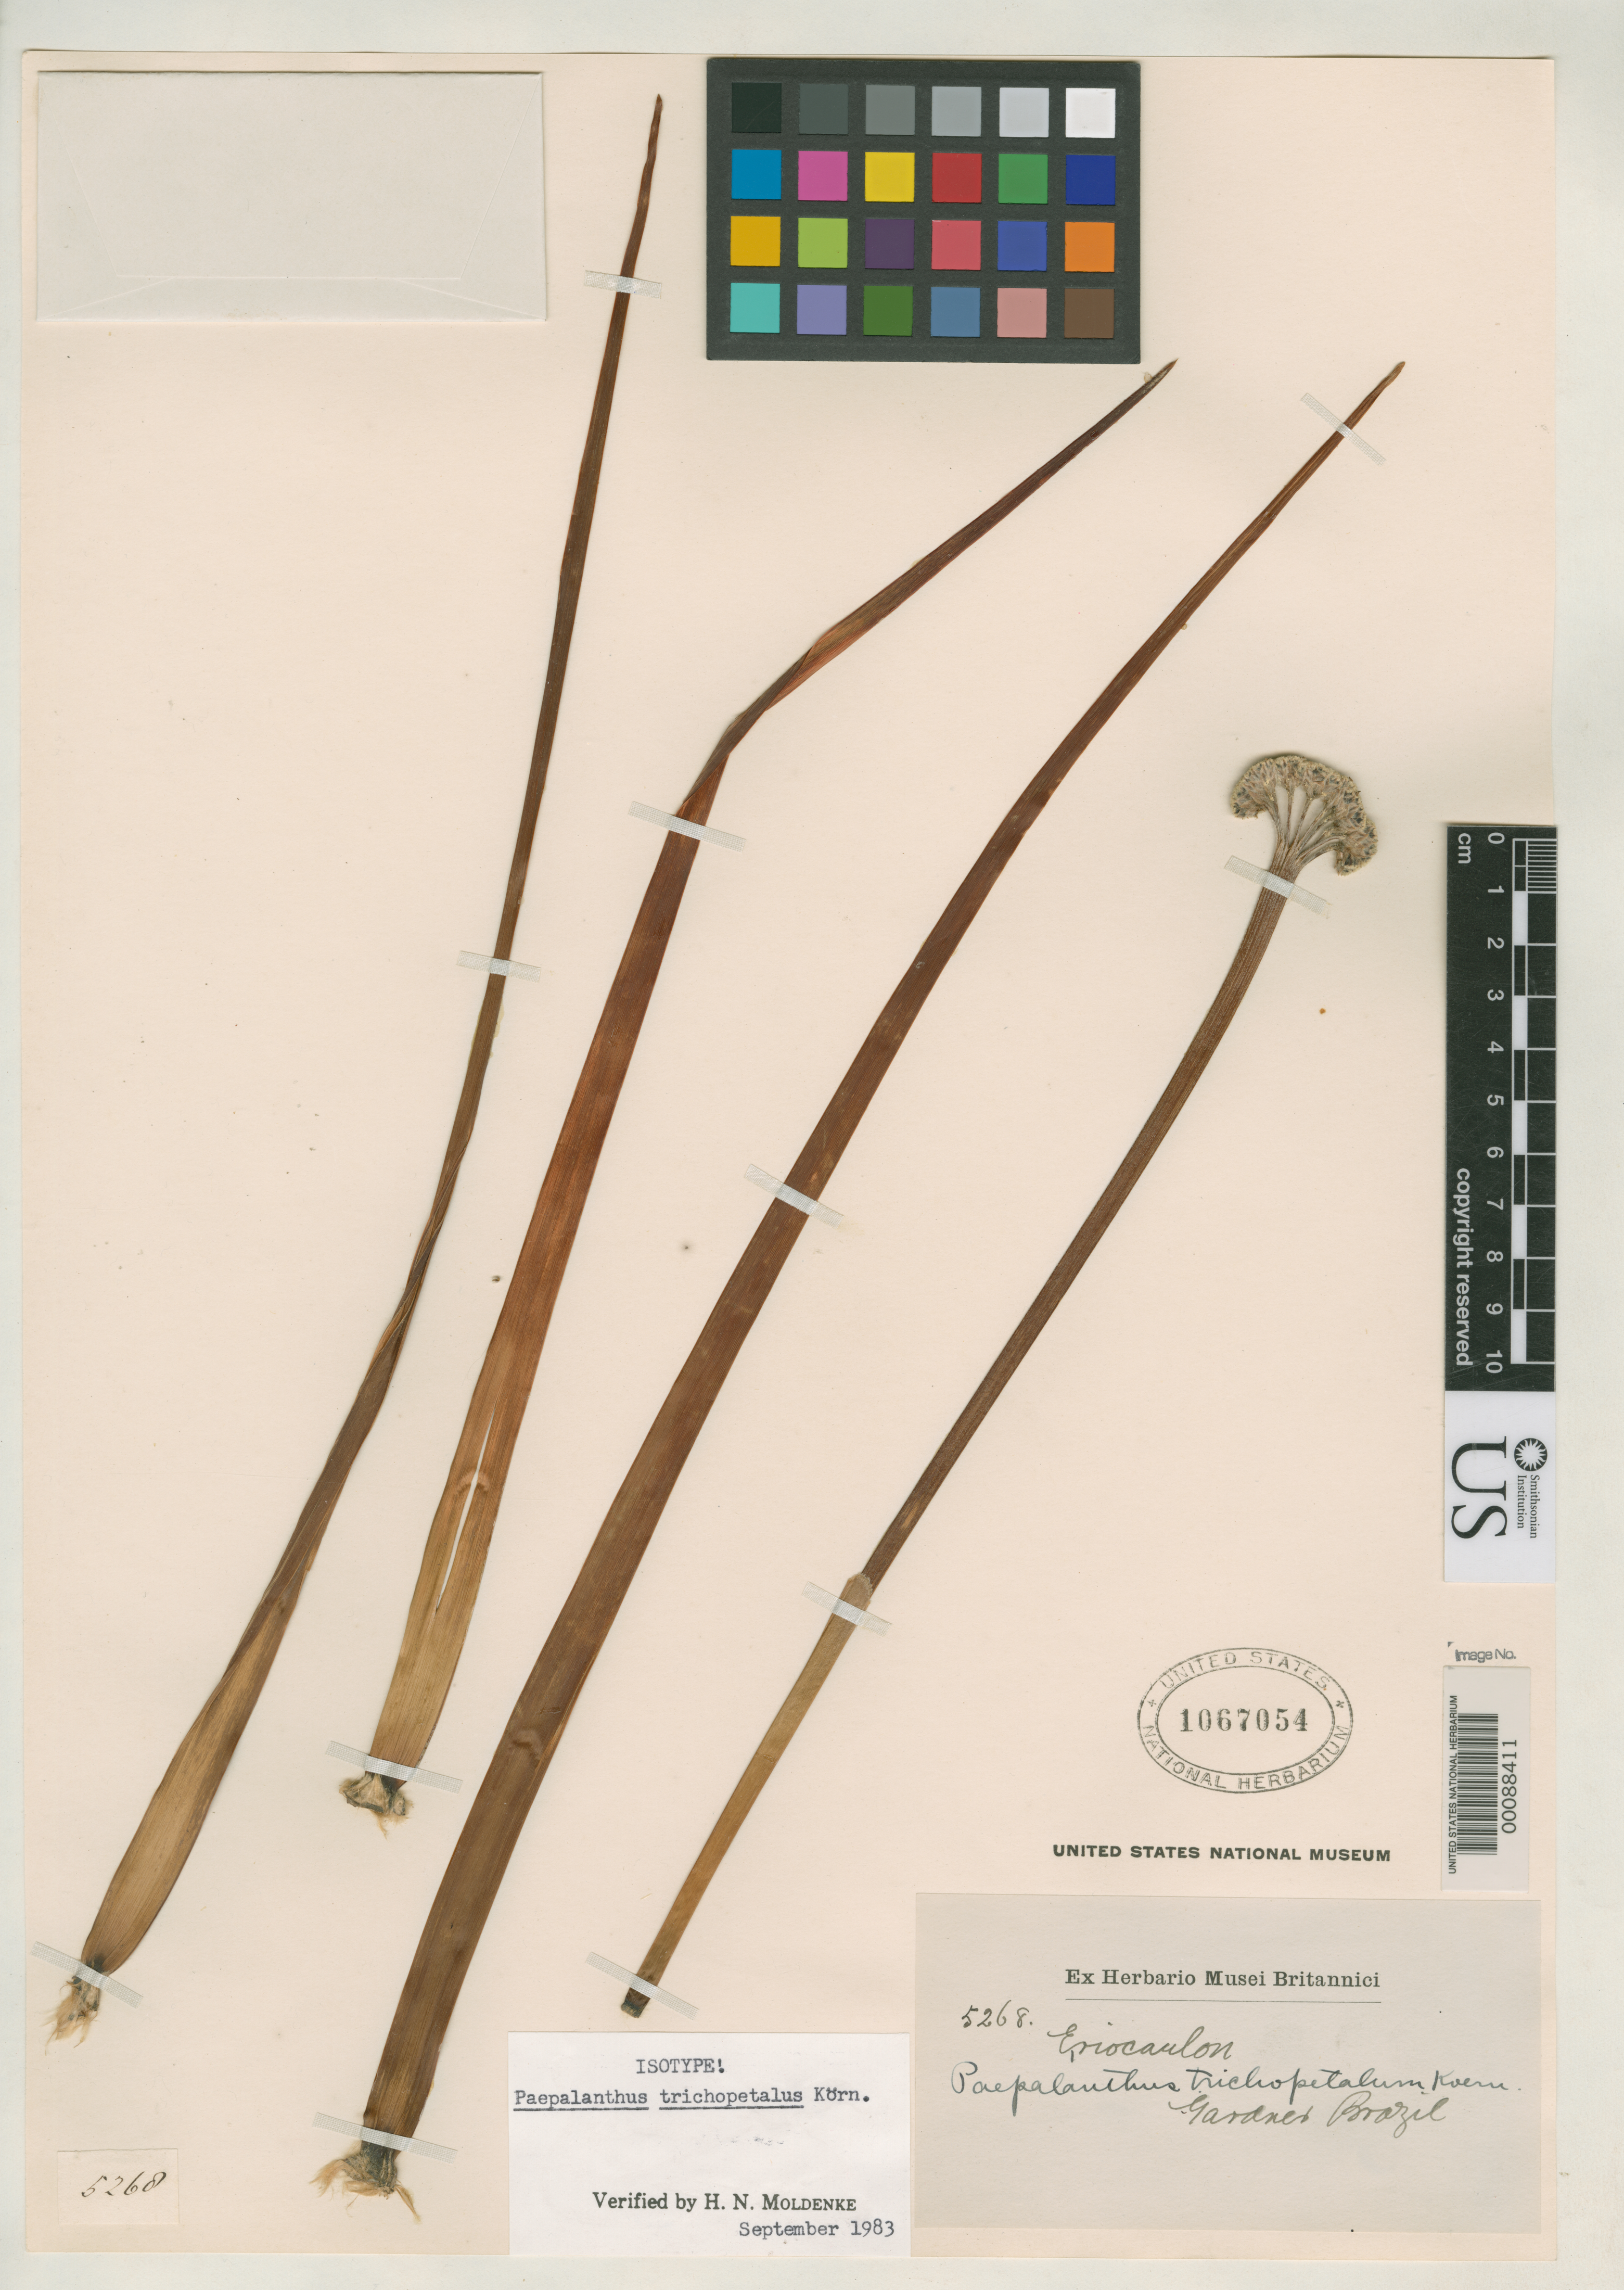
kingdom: Plantae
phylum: Tracheophyta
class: Liliopsida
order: Poales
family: Eriocaulaceae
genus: Paepalanthus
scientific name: Paepalanthus trichopetalus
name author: Körn. in Mart.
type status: Isotype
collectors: G. Gardner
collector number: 5268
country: Brazil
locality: Minarum.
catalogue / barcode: US 1067054